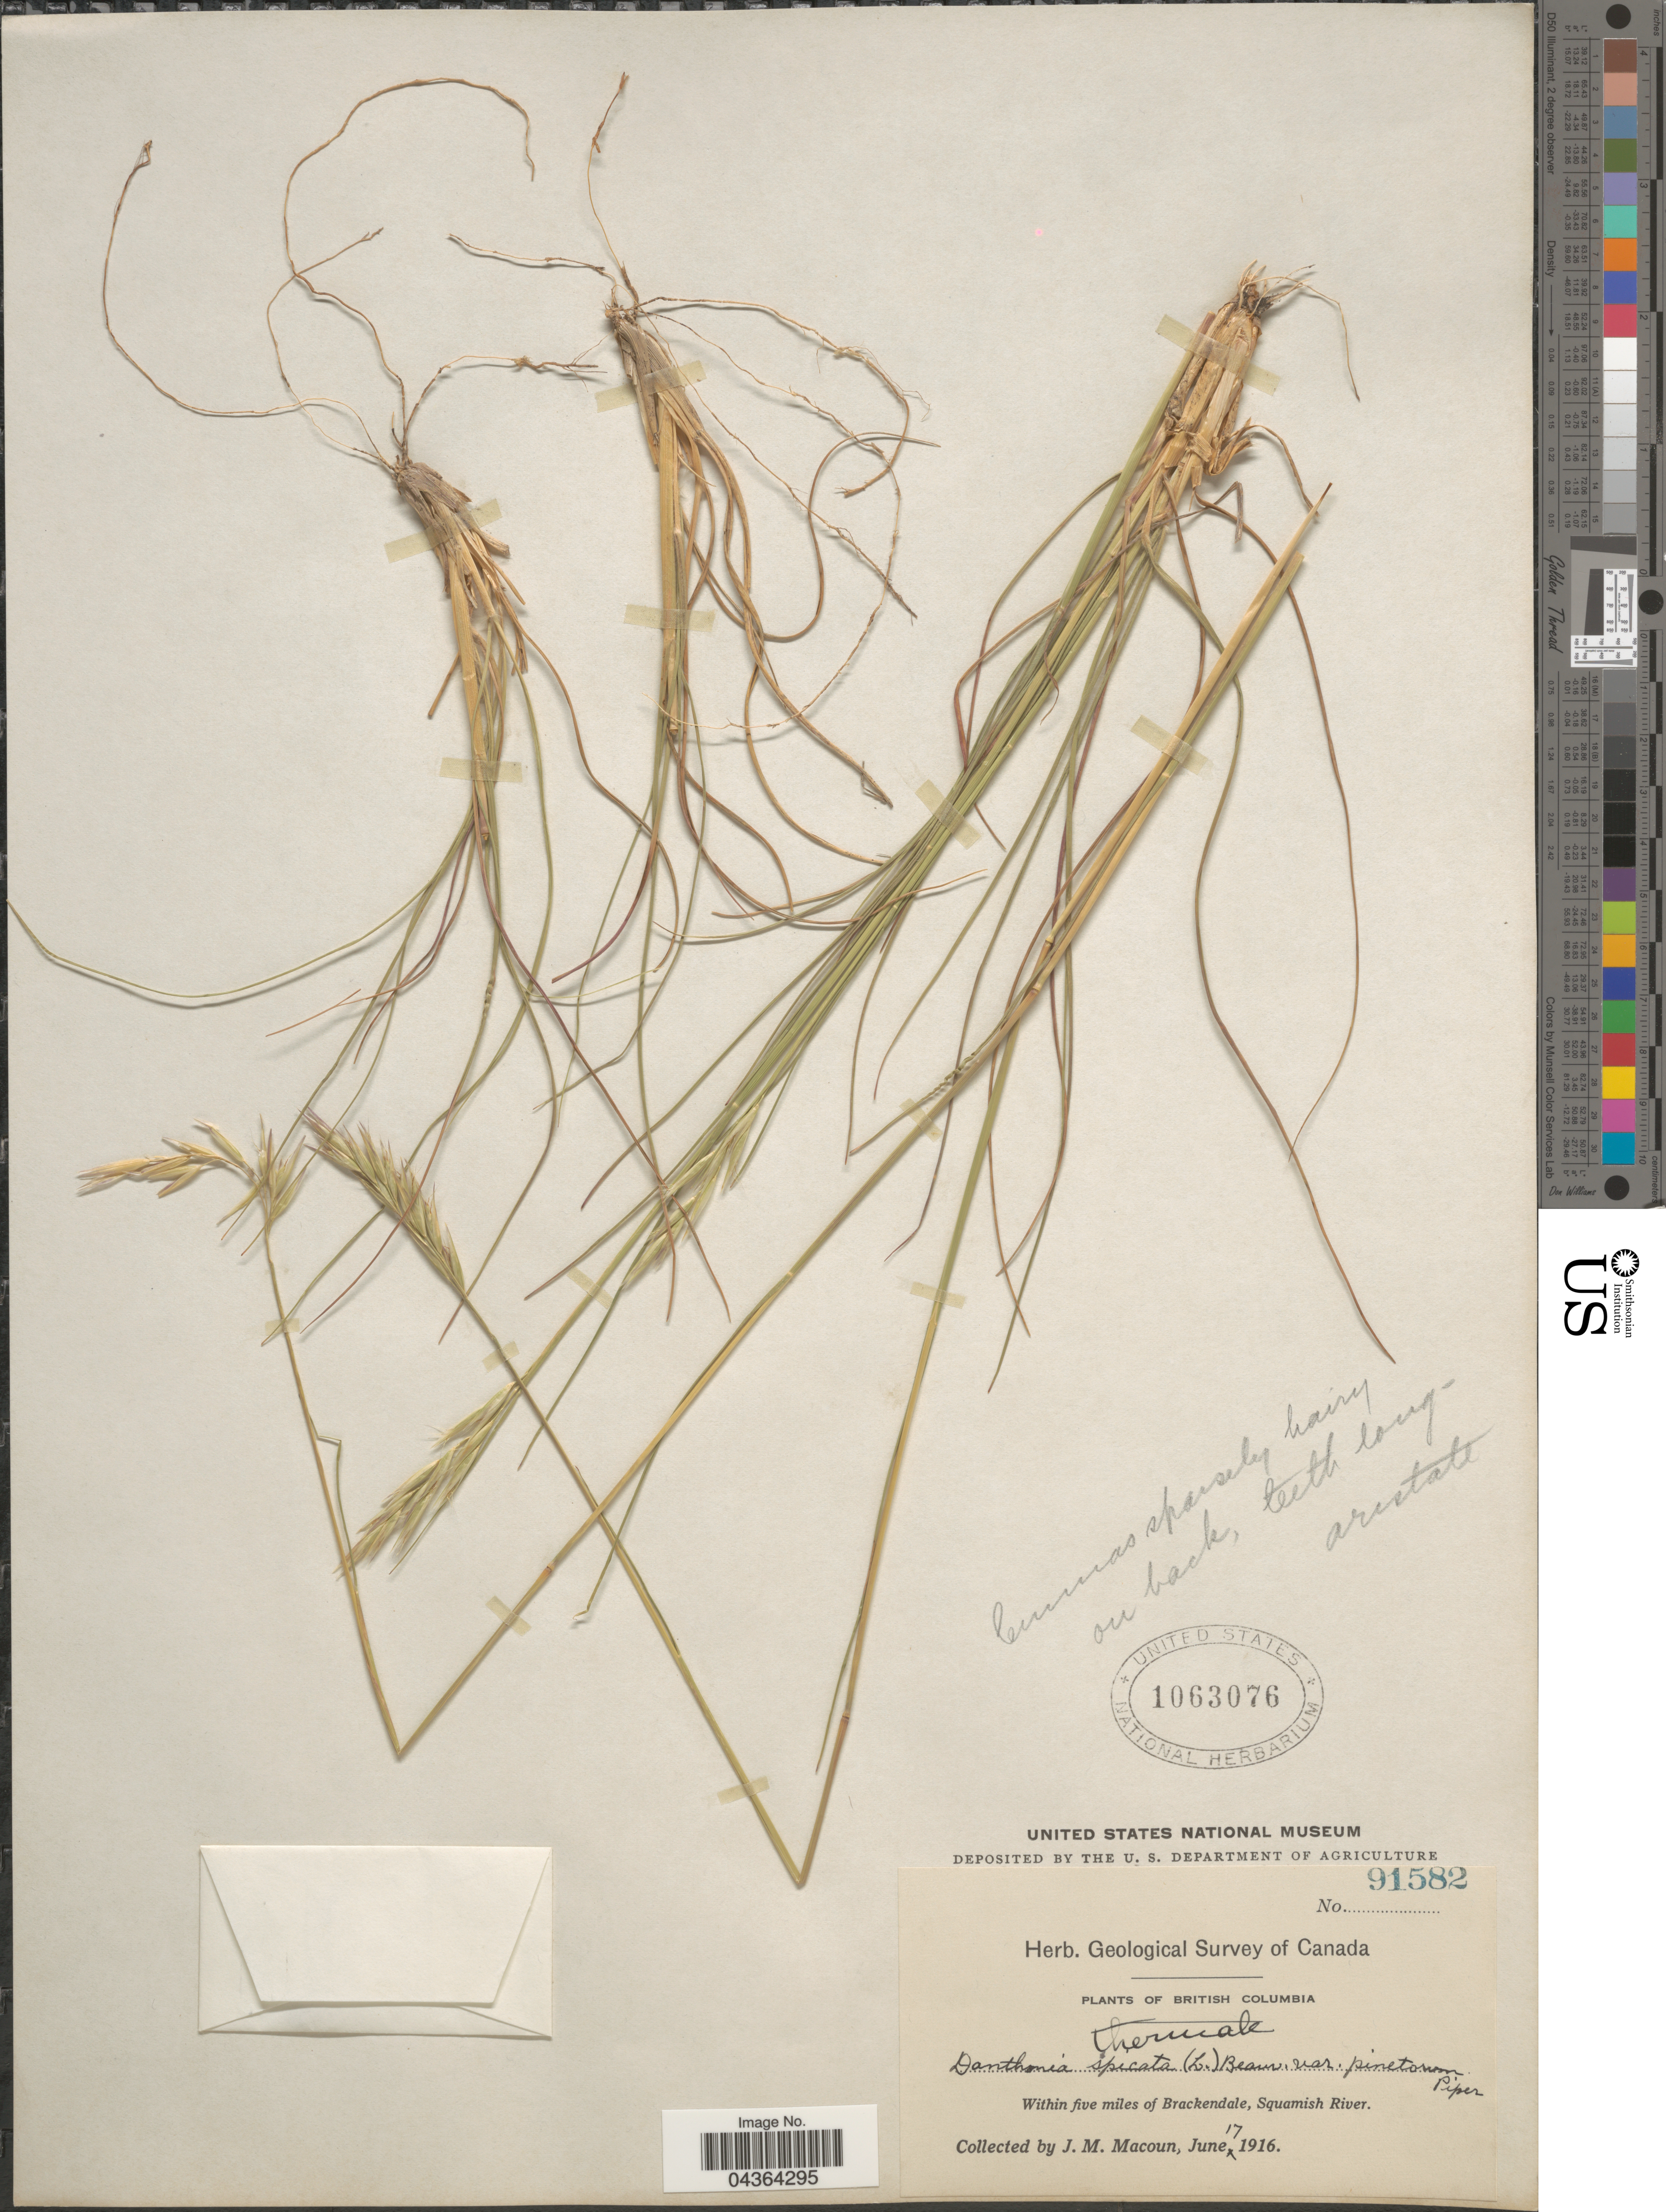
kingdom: Plantae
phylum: Tracheophyta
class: Liliopsida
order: Poales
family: Poaceae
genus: Danthonia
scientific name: Danthonia spicata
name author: (L.) P. Beauv. ex Roem. & Schult.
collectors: J. M. Macoun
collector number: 91582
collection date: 1916-06-17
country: Canada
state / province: British Columbia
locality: Geological Survey of Canada. Within five miles of Brackendale, Squamish River.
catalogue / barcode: US 1063076